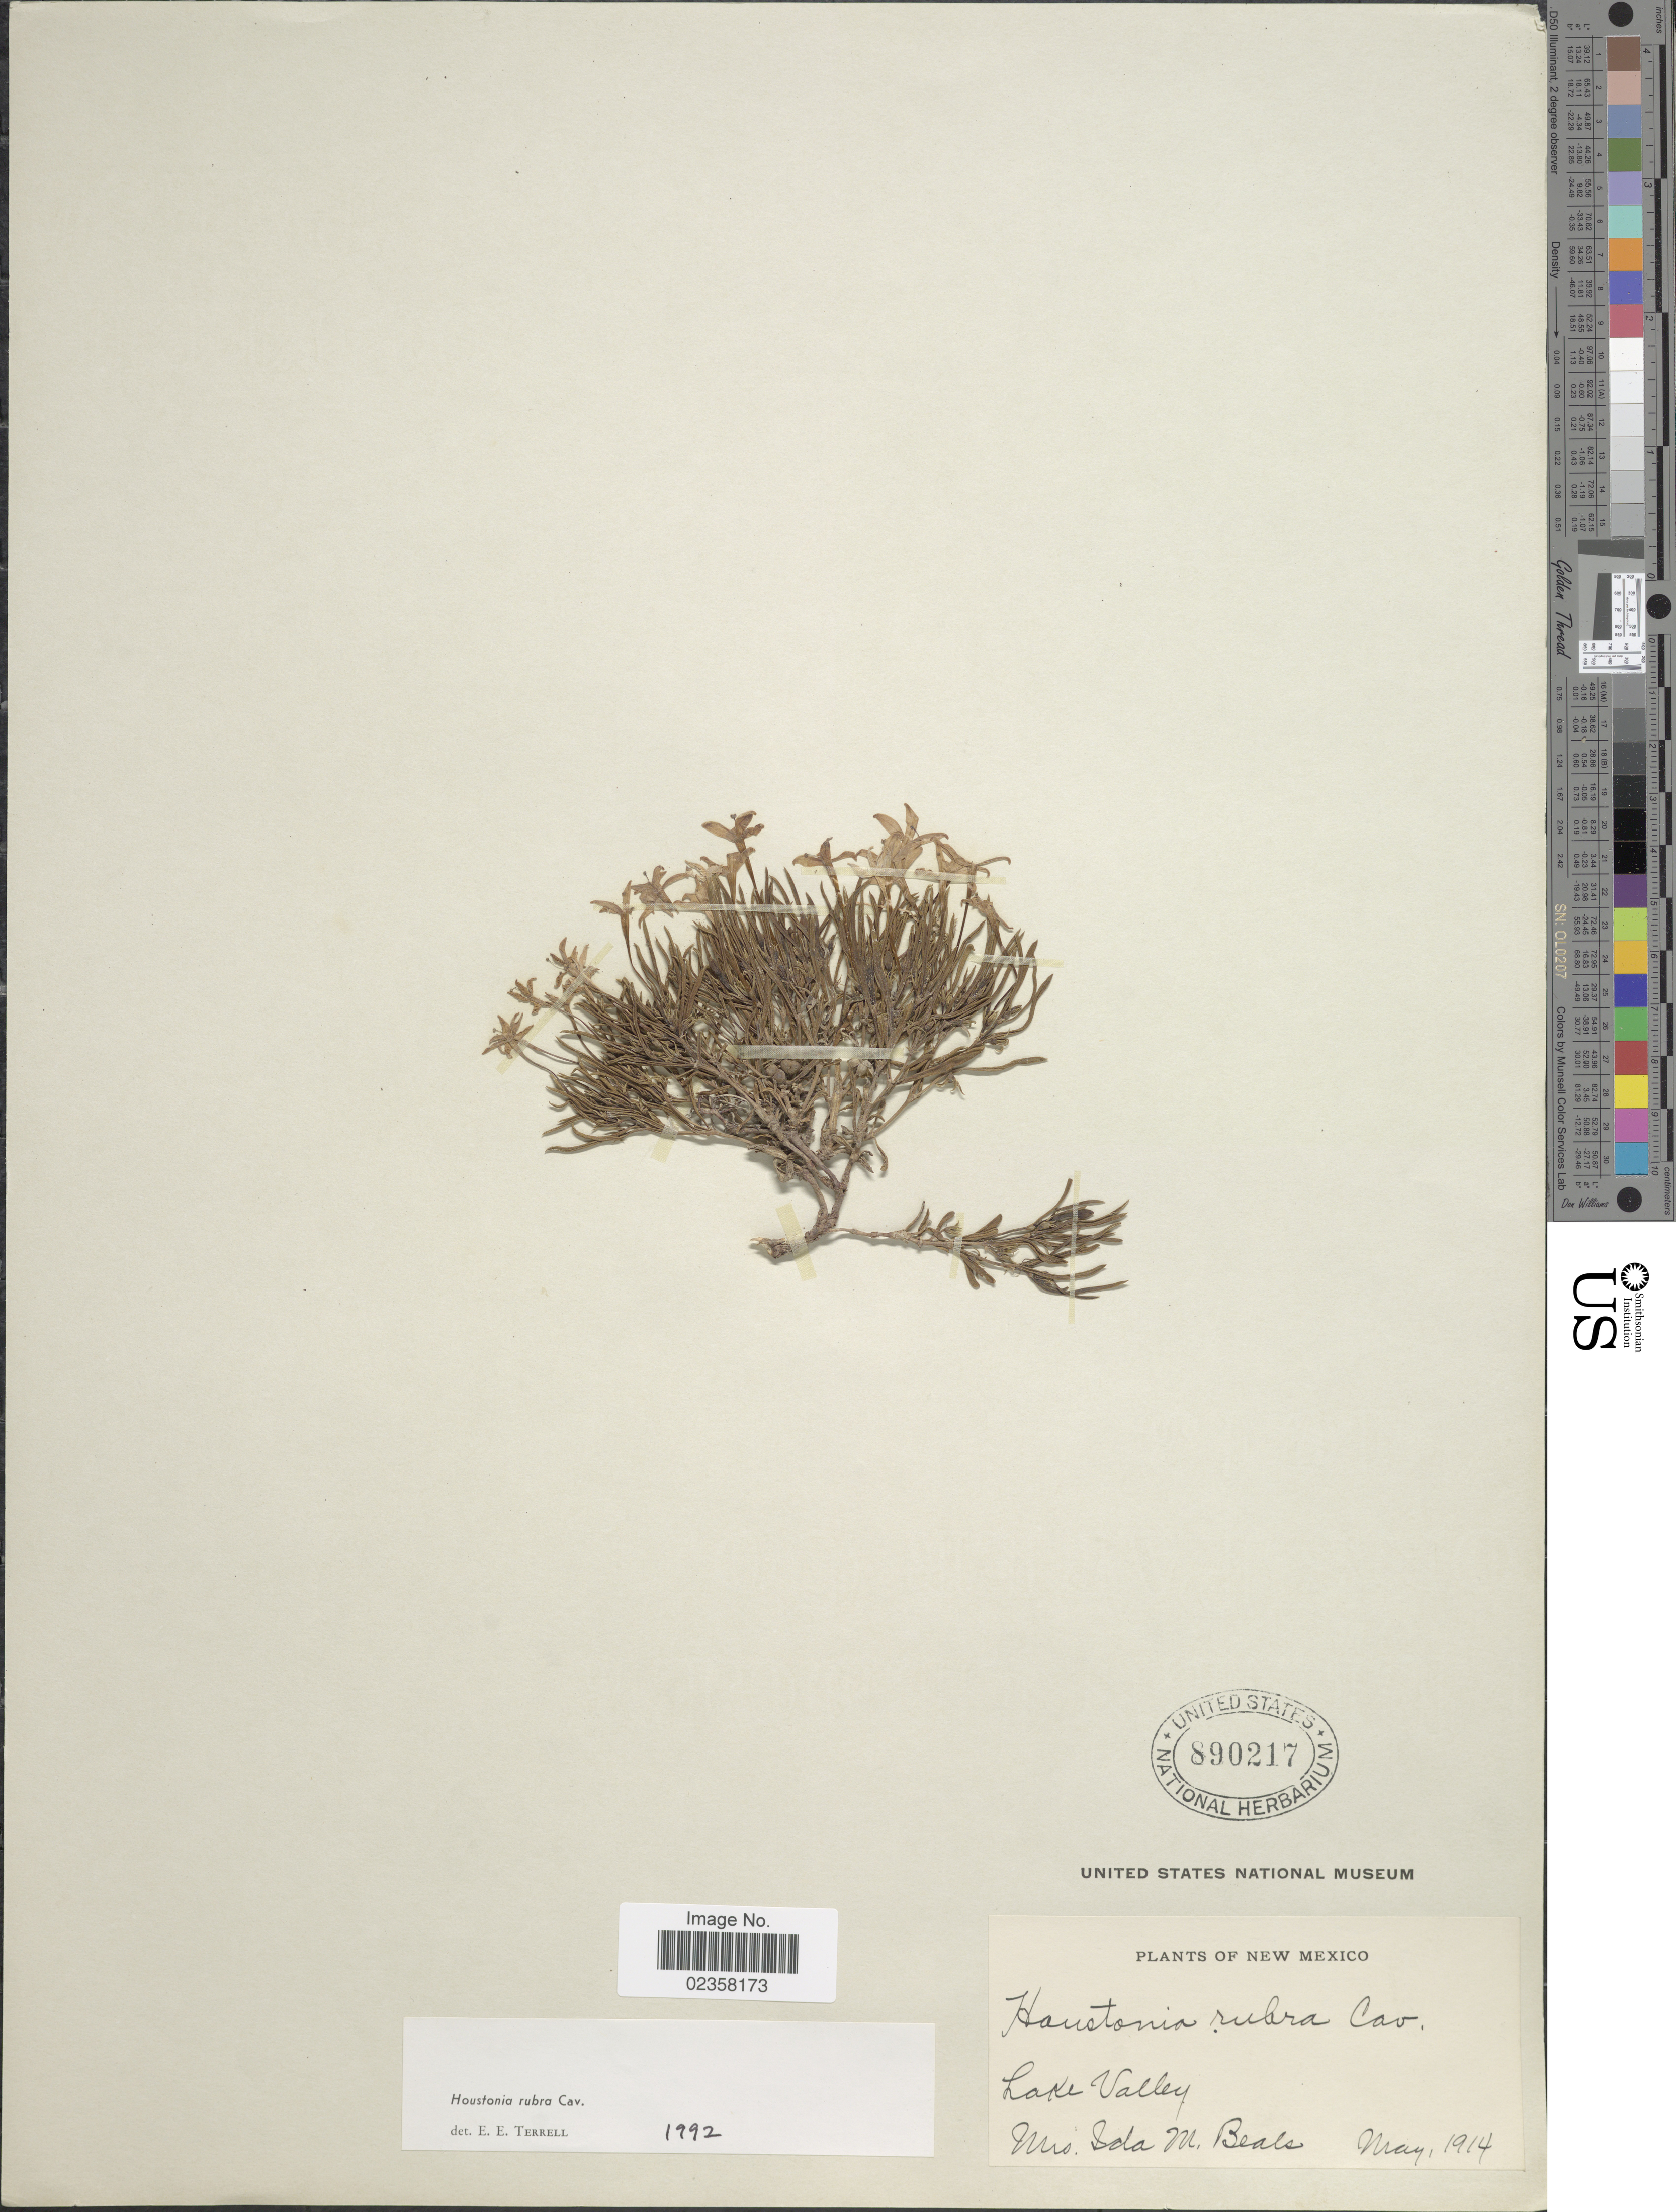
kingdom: Plantae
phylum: Tracheophyta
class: Magnoliopsida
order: Gentianales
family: Rubiaceae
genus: Houstonia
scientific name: Houstonia rubra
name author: Cav.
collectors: I. M. Beals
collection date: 1914-05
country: United States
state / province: New Mexico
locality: Lake Valley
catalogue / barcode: US 890217